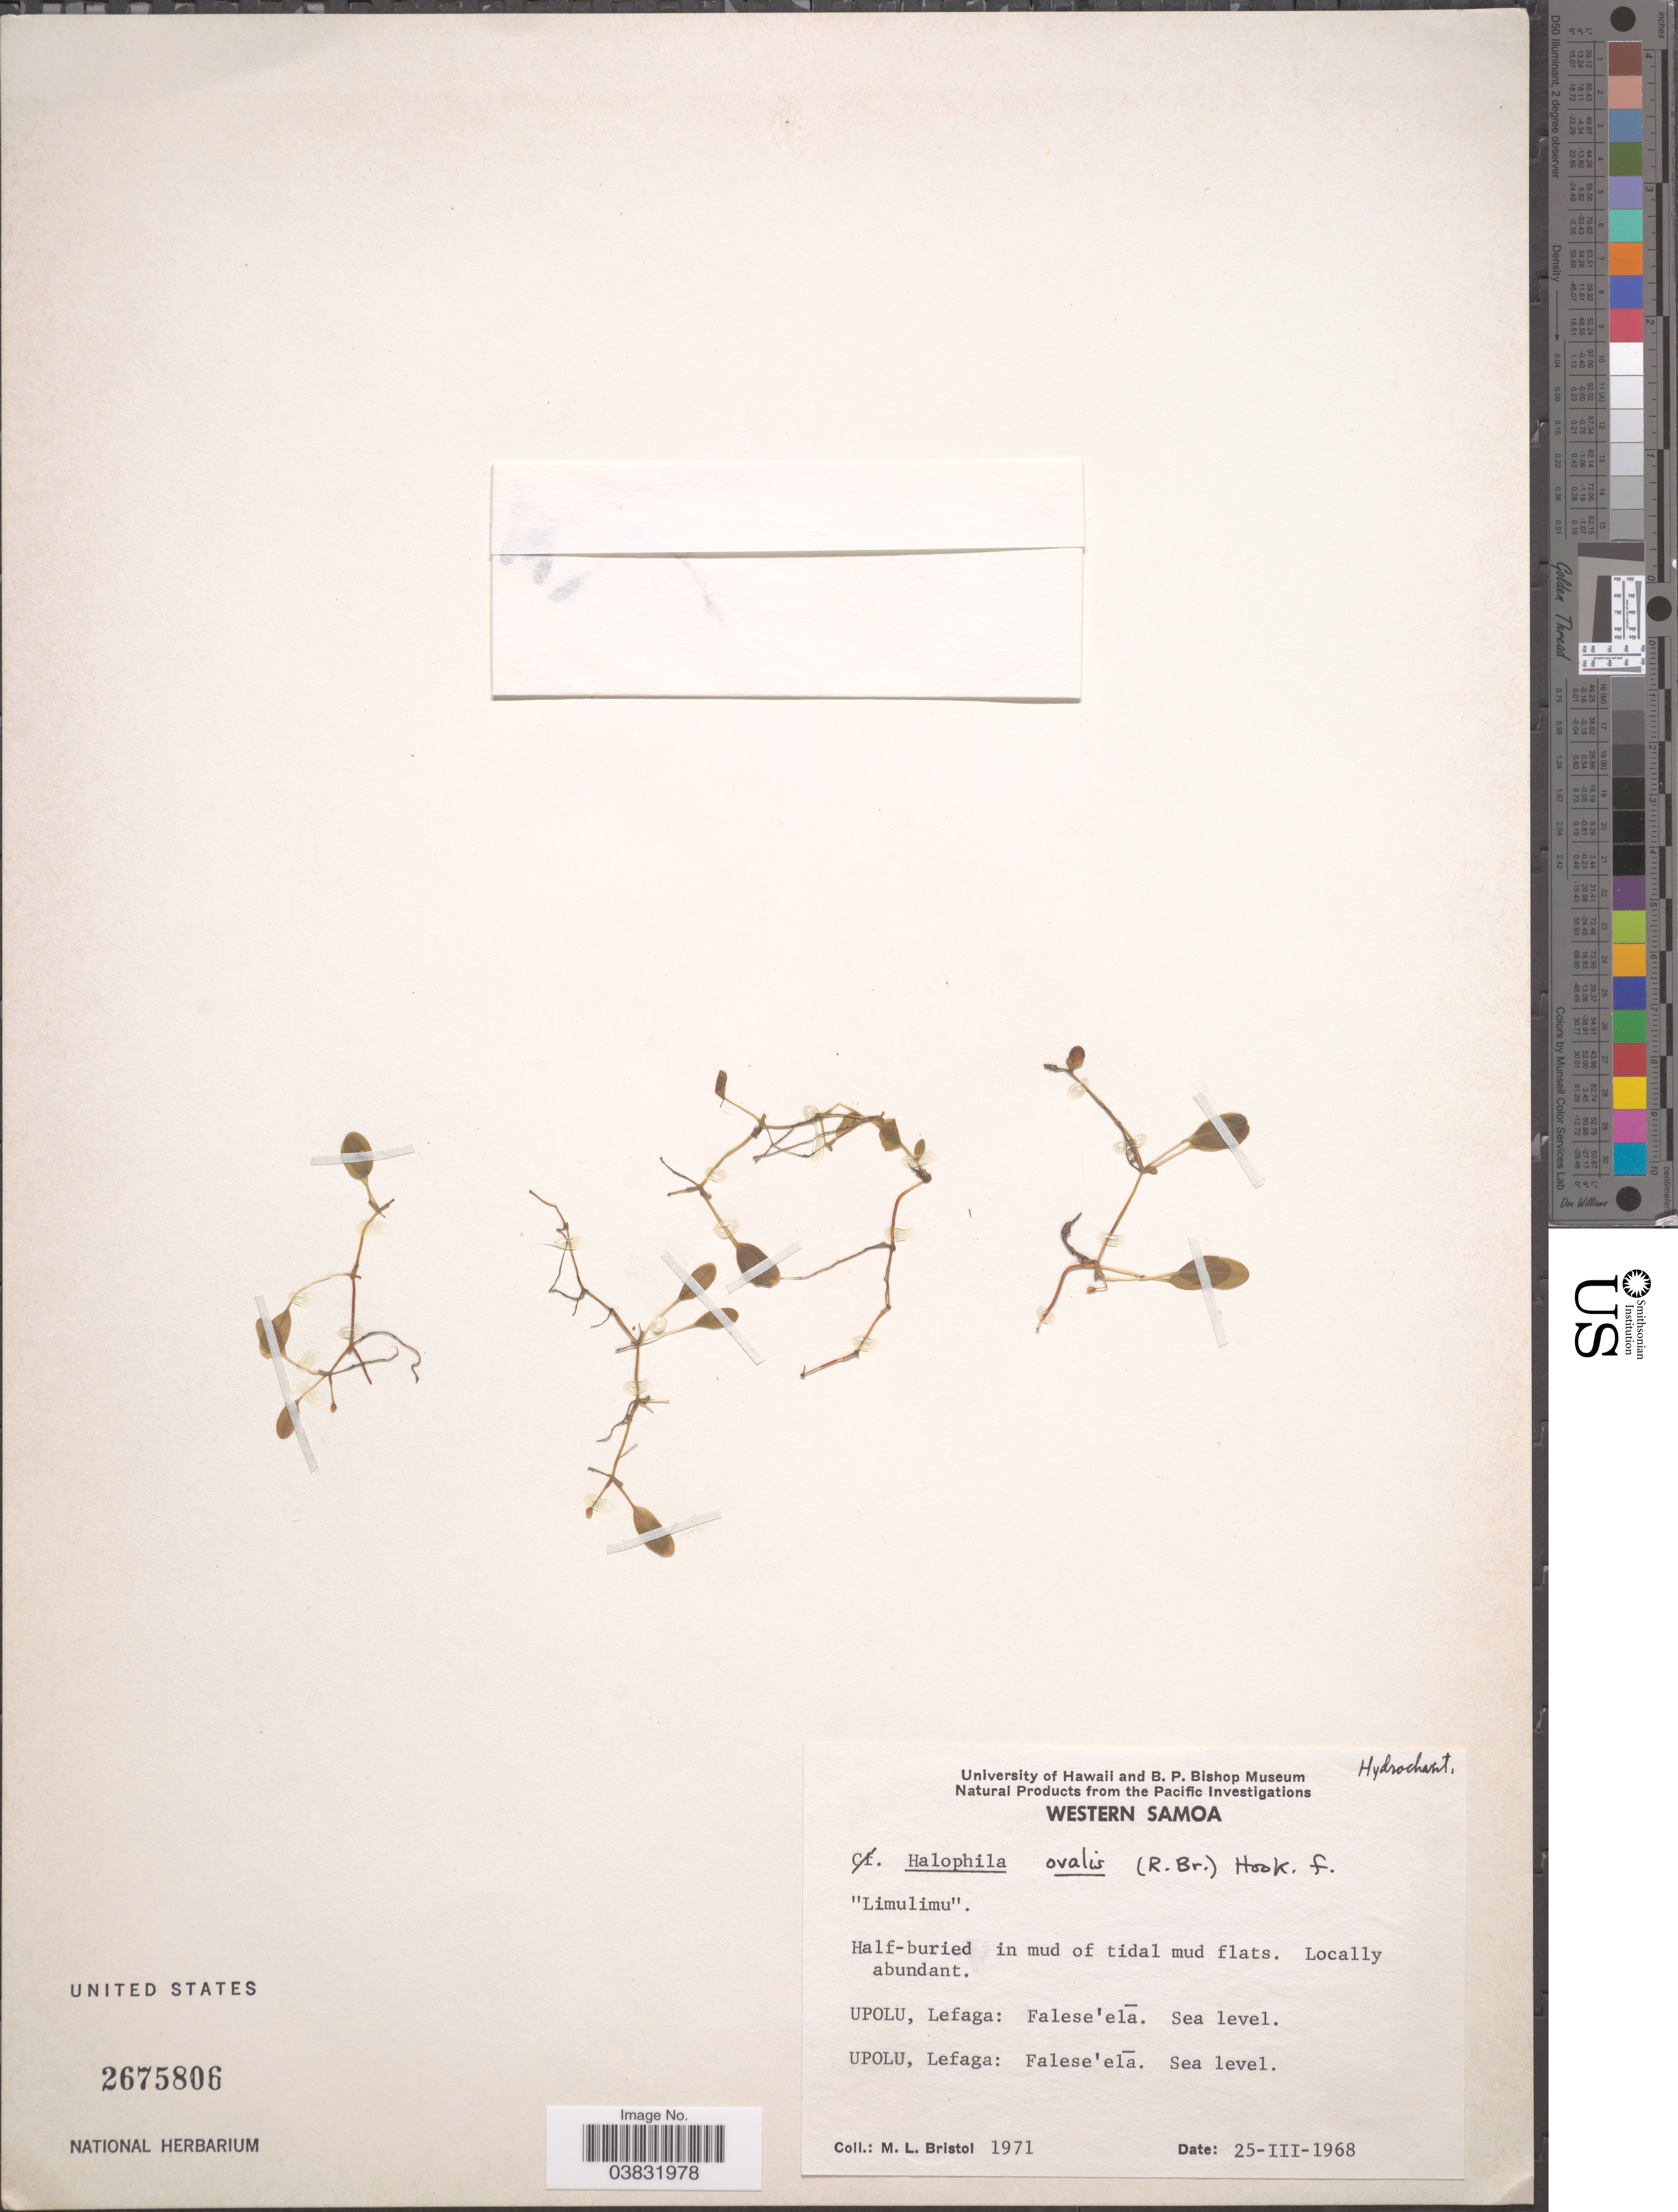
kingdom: Plantae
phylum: Tracheophyta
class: Liliopsida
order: Alismatales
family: Hydrocharitaceae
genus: Halophila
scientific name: Halophila ovalis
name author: (R. Br.) Hook. f.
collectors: M. L. Bristol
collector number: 1971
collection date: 1968-03-25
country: Samoa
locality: Upolu, Lefaga: Falese'ela.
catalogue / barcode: US 2675806